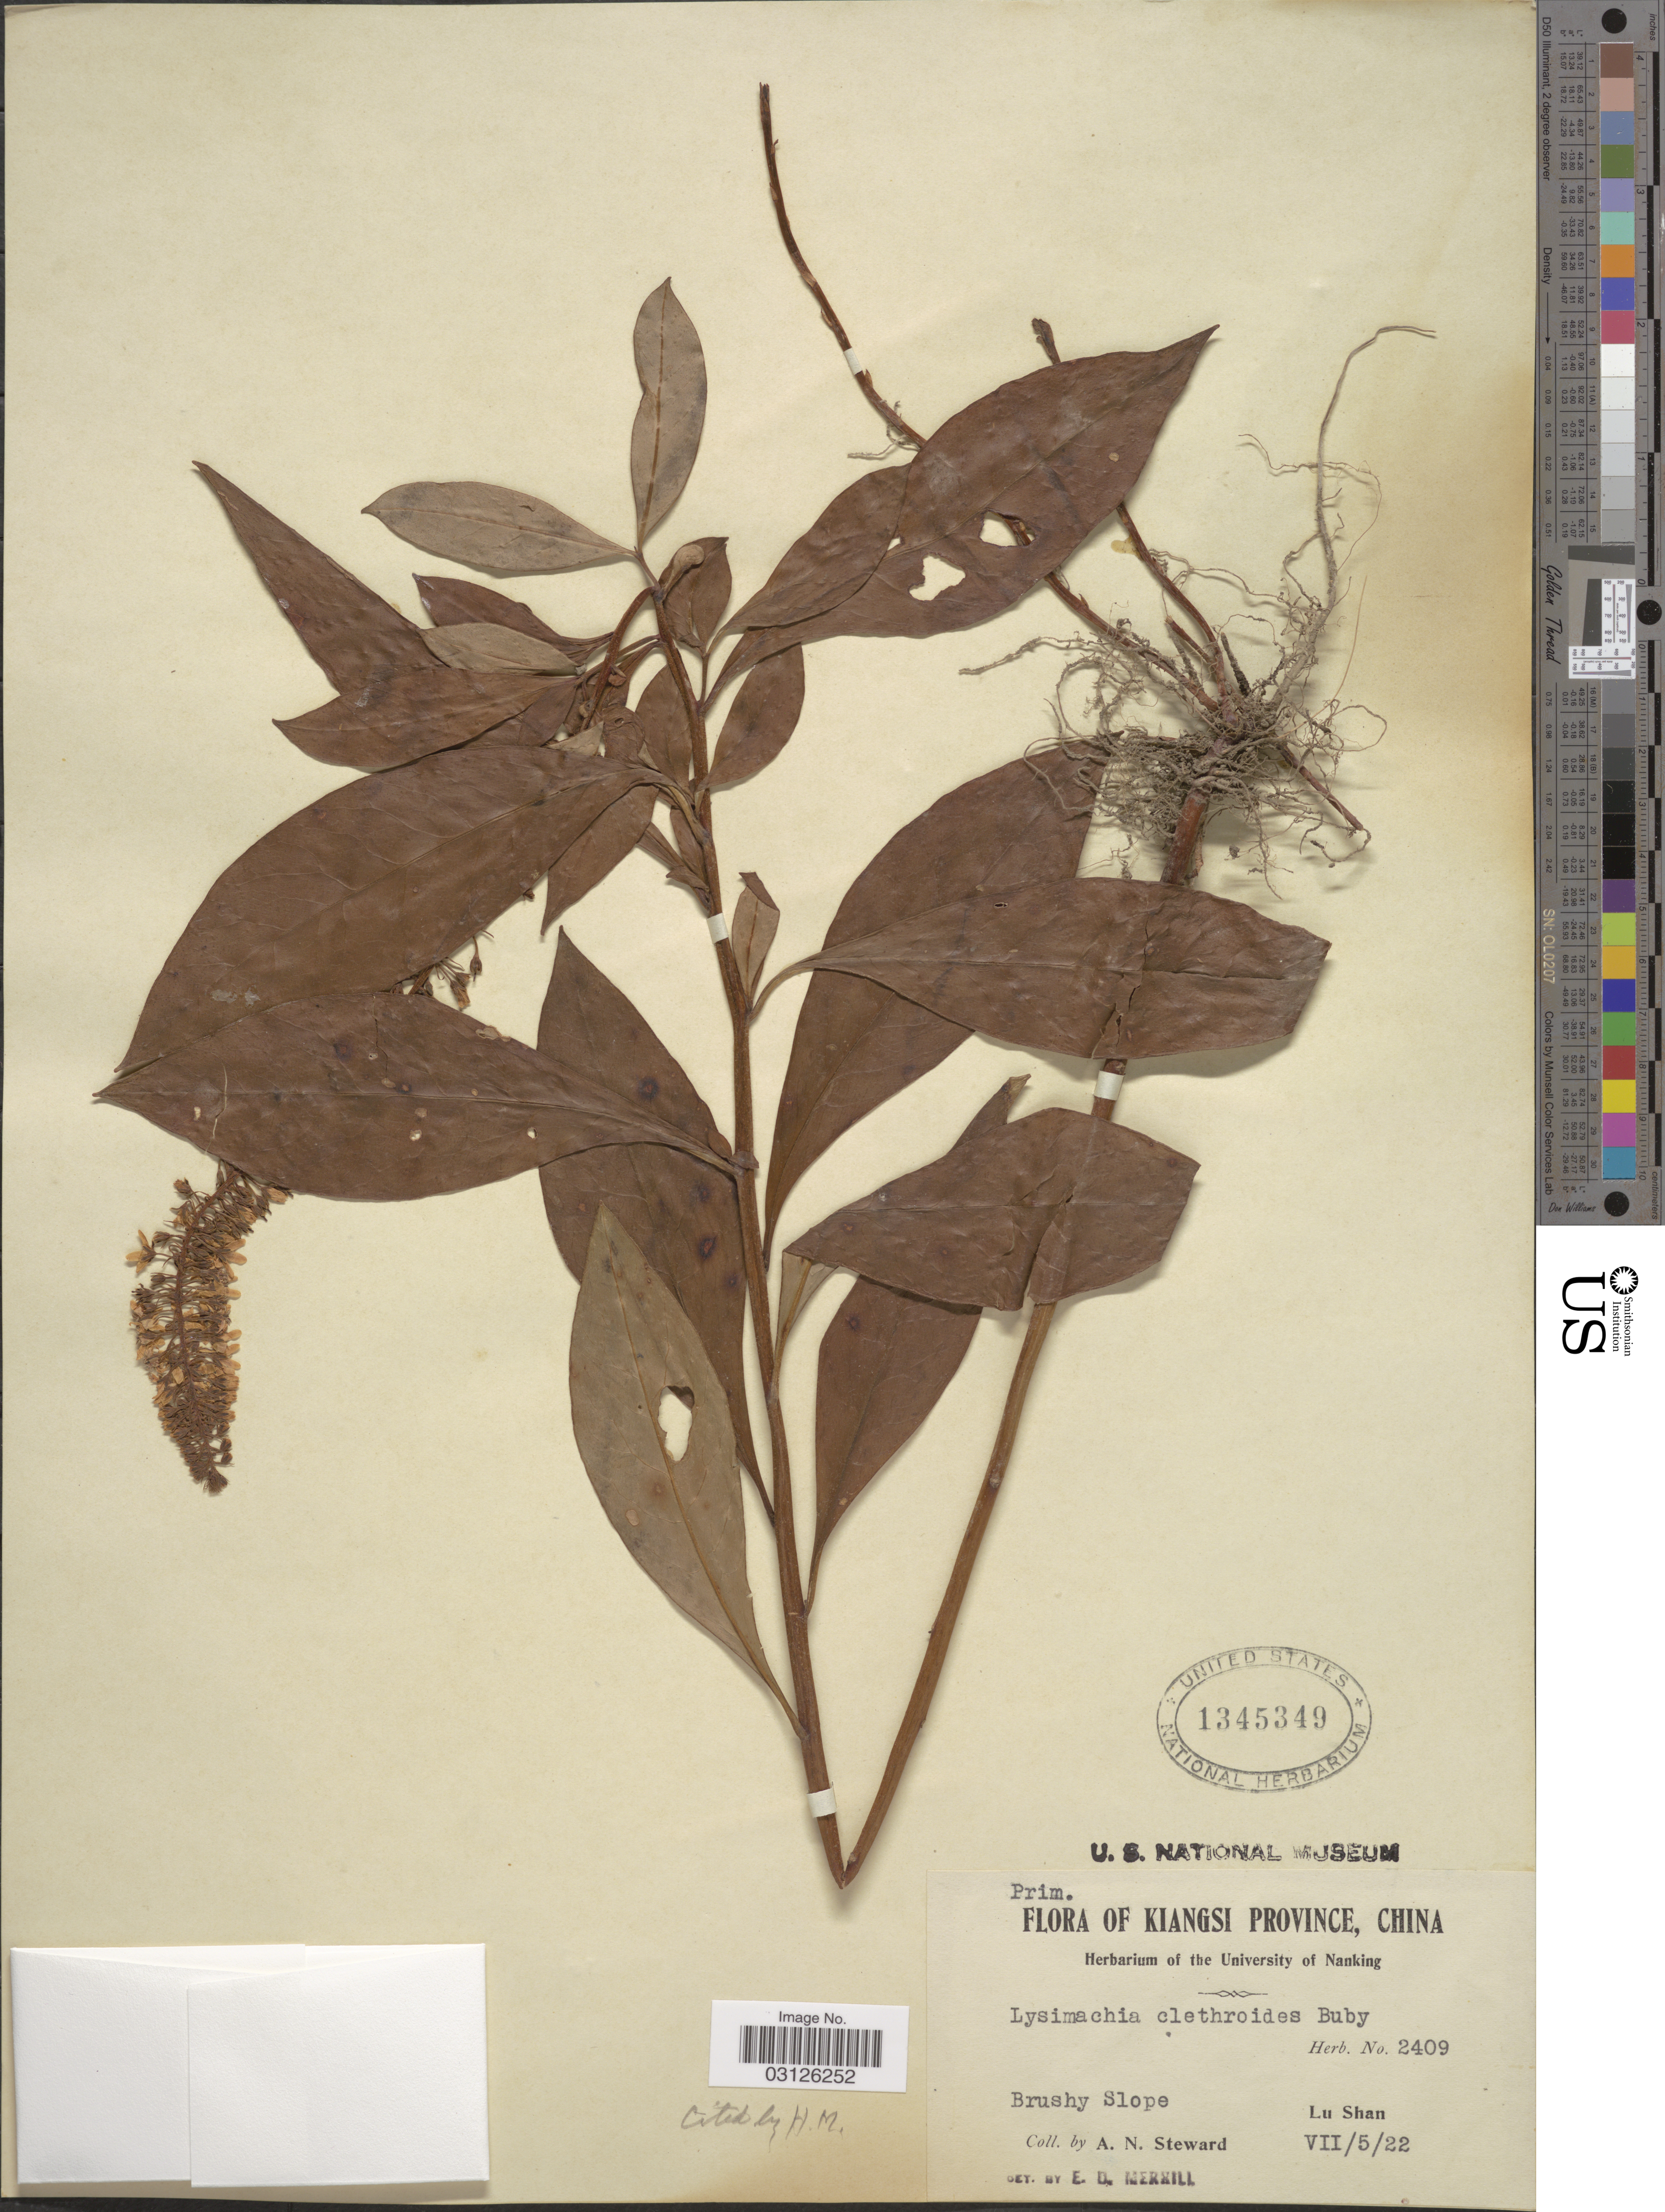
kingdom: Plantae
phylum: Tracheophyta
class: Magnoliopsida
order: Ericales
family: Primulaceae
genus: Lysimachia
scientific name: Lysimachia clethroides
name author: Duby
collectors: A. N. Steward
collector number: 2409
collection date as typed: Transcribed d/m/y: 5/7/22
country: China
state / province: Jiangxi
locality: Kiangsi Province. Lu Shan.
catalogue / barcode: US 1345349